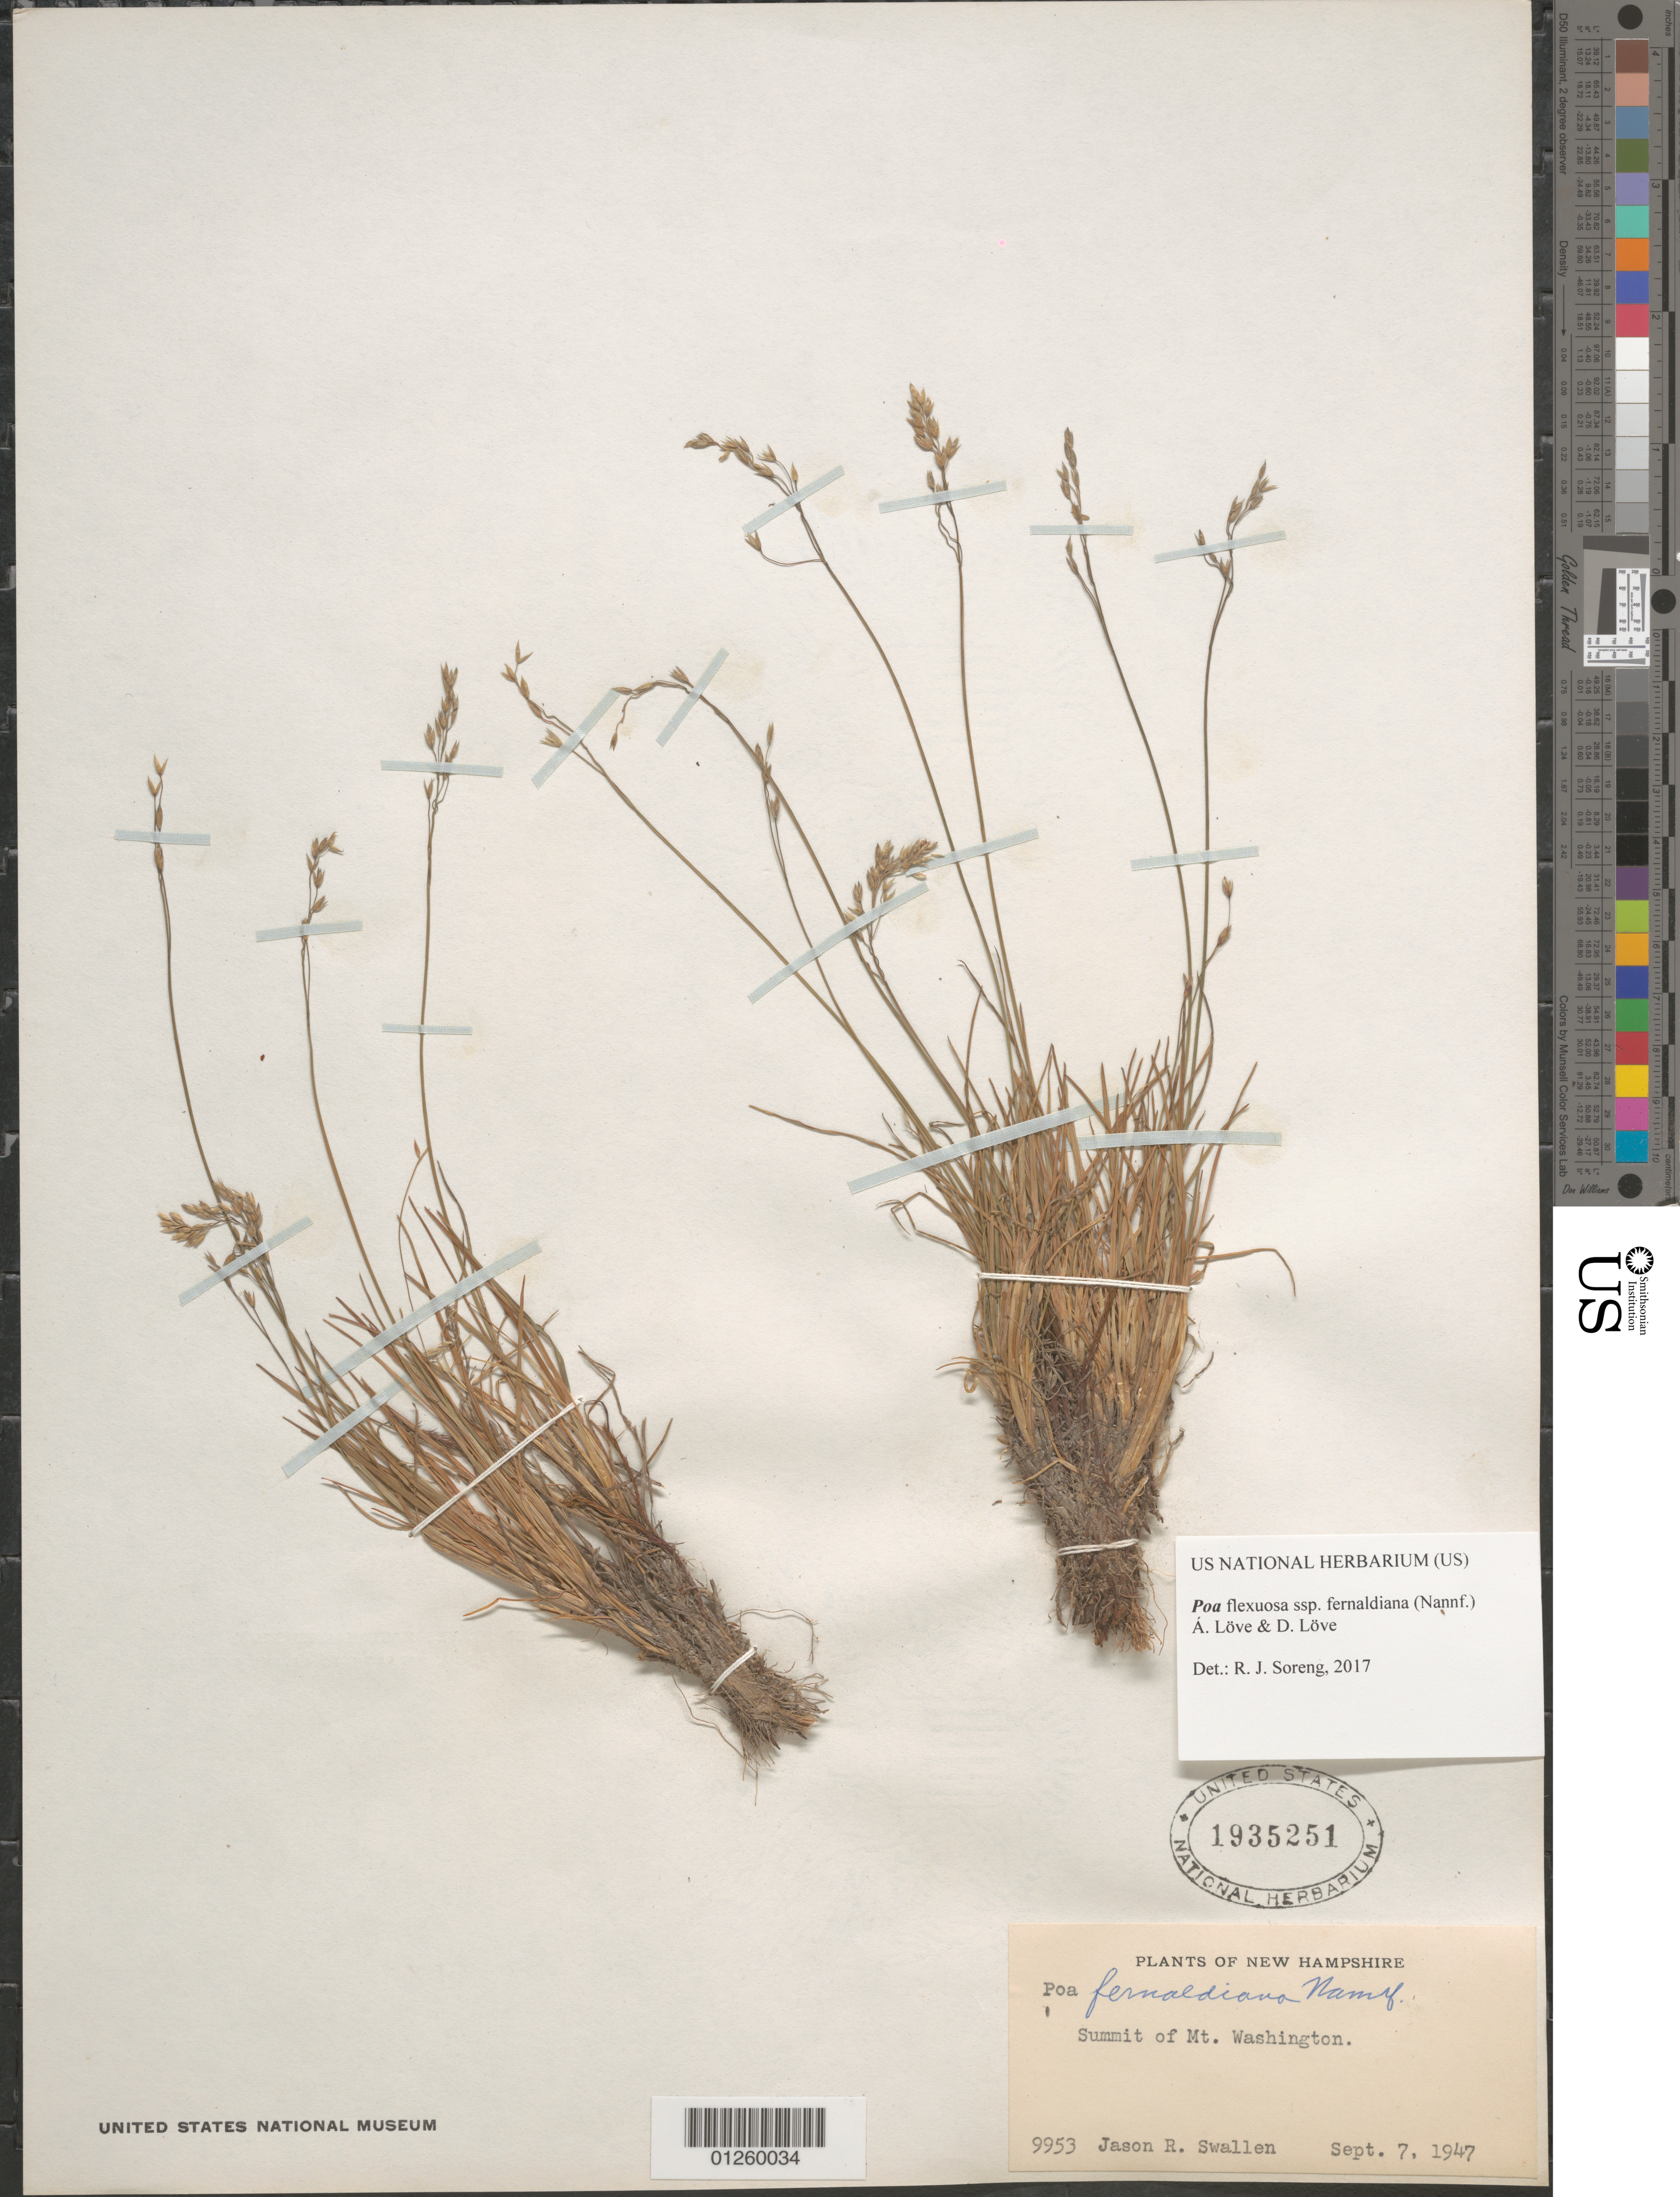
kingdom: Plantae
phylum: Tracheophyta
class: Liliopsida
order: Poales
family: Poaceae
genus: Poa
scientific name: Poa flexuosa Sm. subsp. fernaldiana (Nannf.) Á. Löve & D. Löve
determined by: Soreng, Robert J., Research Associate (BOT), Smithsonian Institution - National Museum of Natural History (UNITED STATES)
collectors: J. R. Swallen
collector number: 9953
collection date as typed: Sept. 7, 1947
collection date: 1947-09-07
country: United States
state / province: New Hampshire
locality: Summit of Mt. Washington.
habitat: Summit of Mt. Washington.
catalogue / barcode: US 1935251